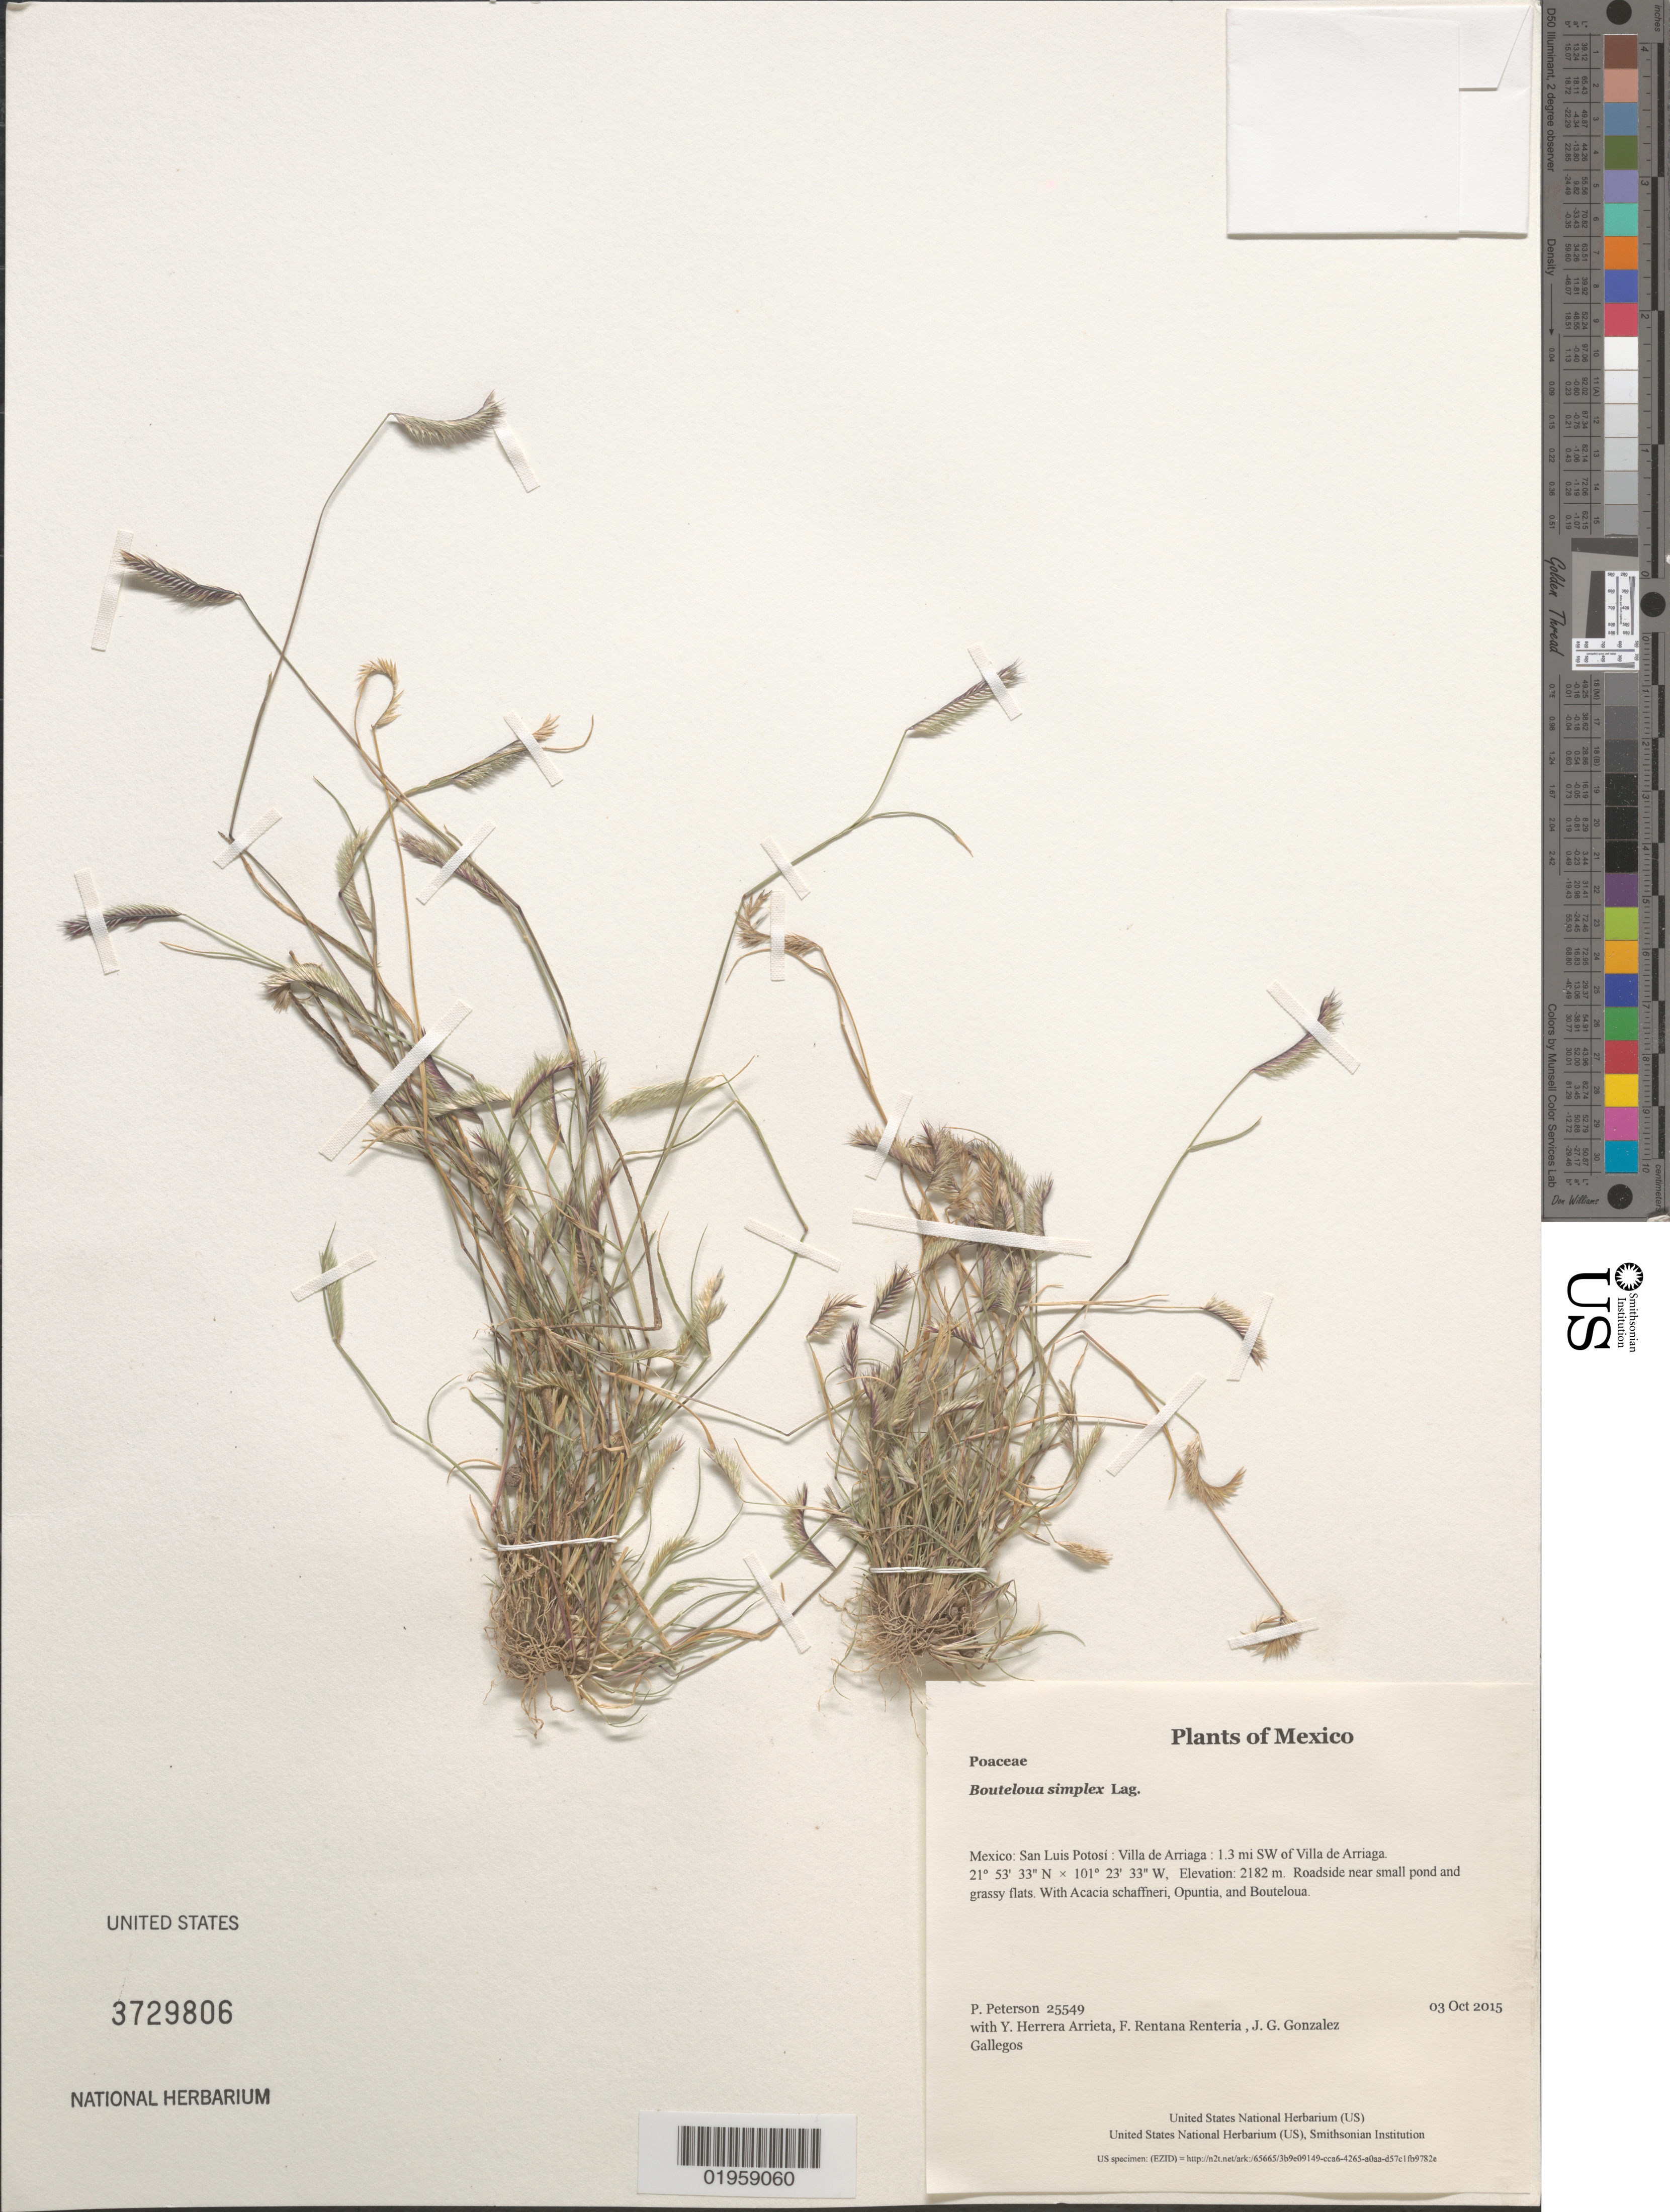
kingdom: Plantae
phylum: Tracheophyta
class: Liliopsida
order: Poales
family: Poaceae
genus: Bouteloua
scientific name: Bouteloua simplex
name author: Lag.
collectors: P. M. Peterson, Y. Herrera Arrieta, F. Rentana Renteria & J. G. Gonzalez Gallegos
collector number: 25549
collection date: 2015-10-03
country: Mexico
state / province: San Luis Potosí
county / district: Villa de Arriaga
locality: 1.3 mi SW of Villa de Arriaga.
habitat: Roadside near small pond and grassy flats.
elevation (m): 2182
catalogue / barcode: US 3729806